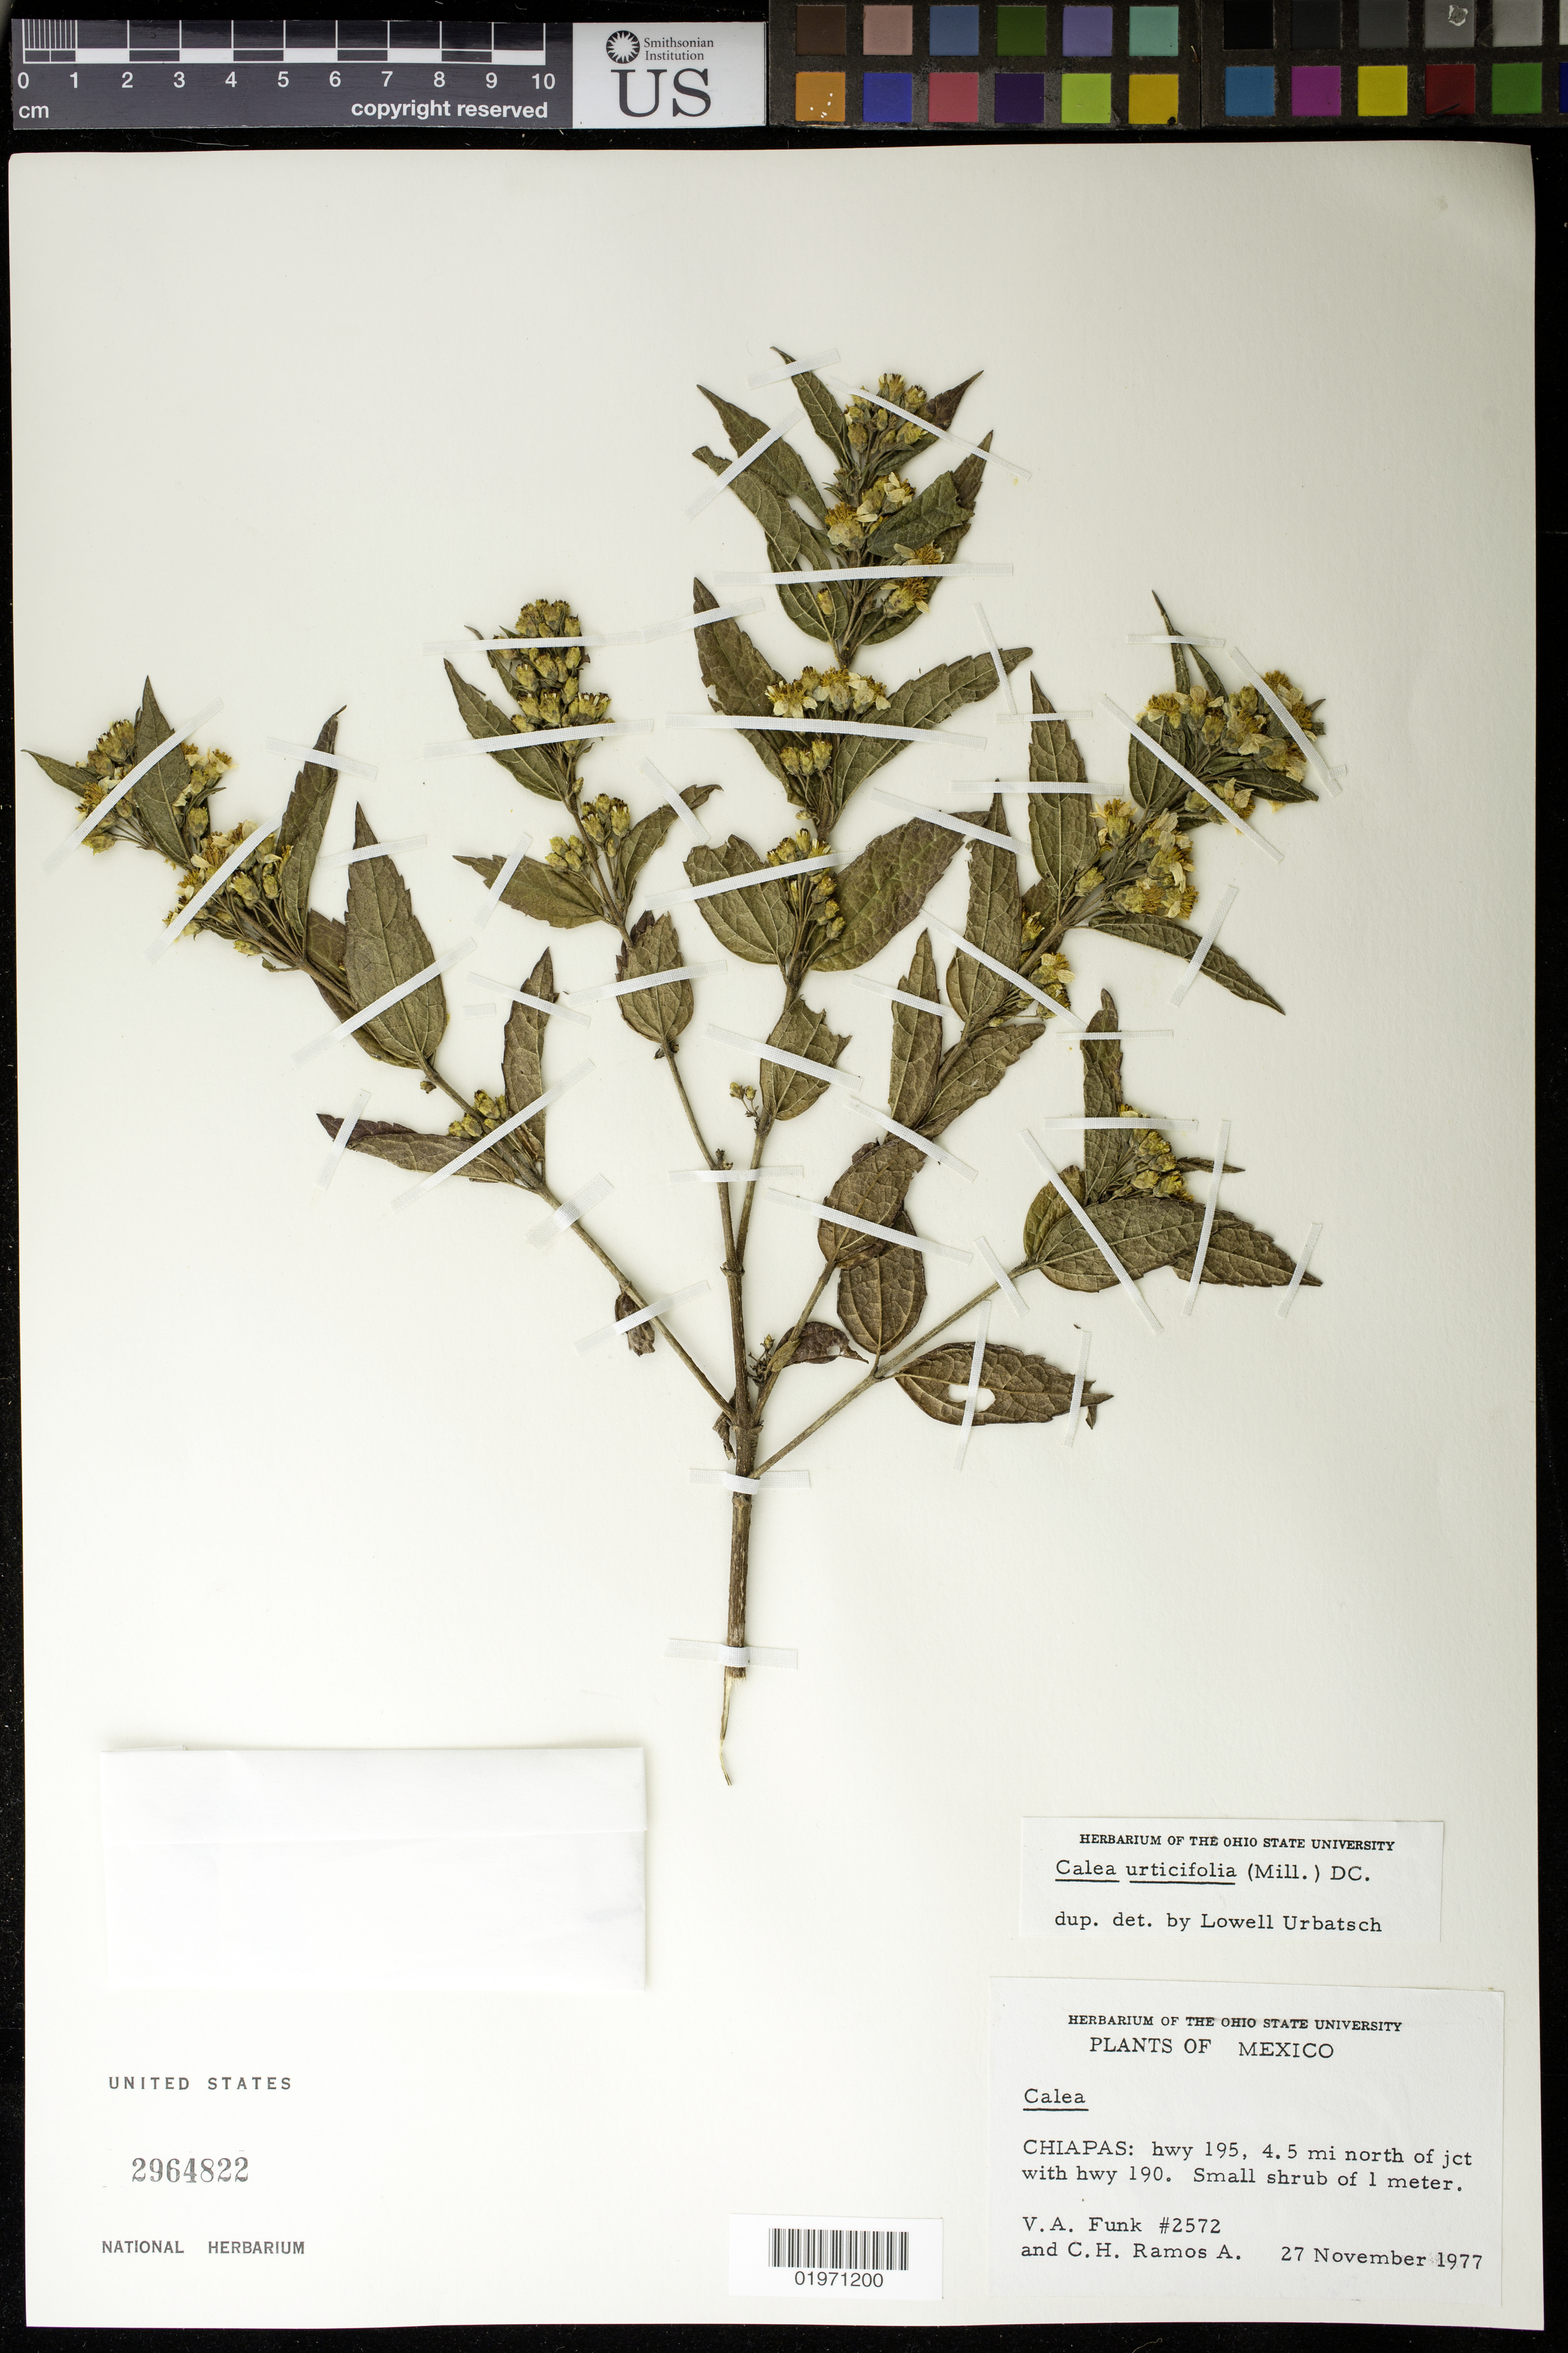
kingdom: Plantae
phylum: Tracheophyta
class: Magnoliopsida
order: Asterales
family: Asteraceae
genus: Calea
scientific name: Calea urticifolia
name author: (Mill.) DC.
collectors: V. Funk & C. H. Ramos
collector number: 2572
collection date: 1977-11-27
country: Mexico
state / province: Chiapas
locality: Hwy 195, 4.5 mi north of jct of hwys 190.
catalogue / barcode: US 2964822